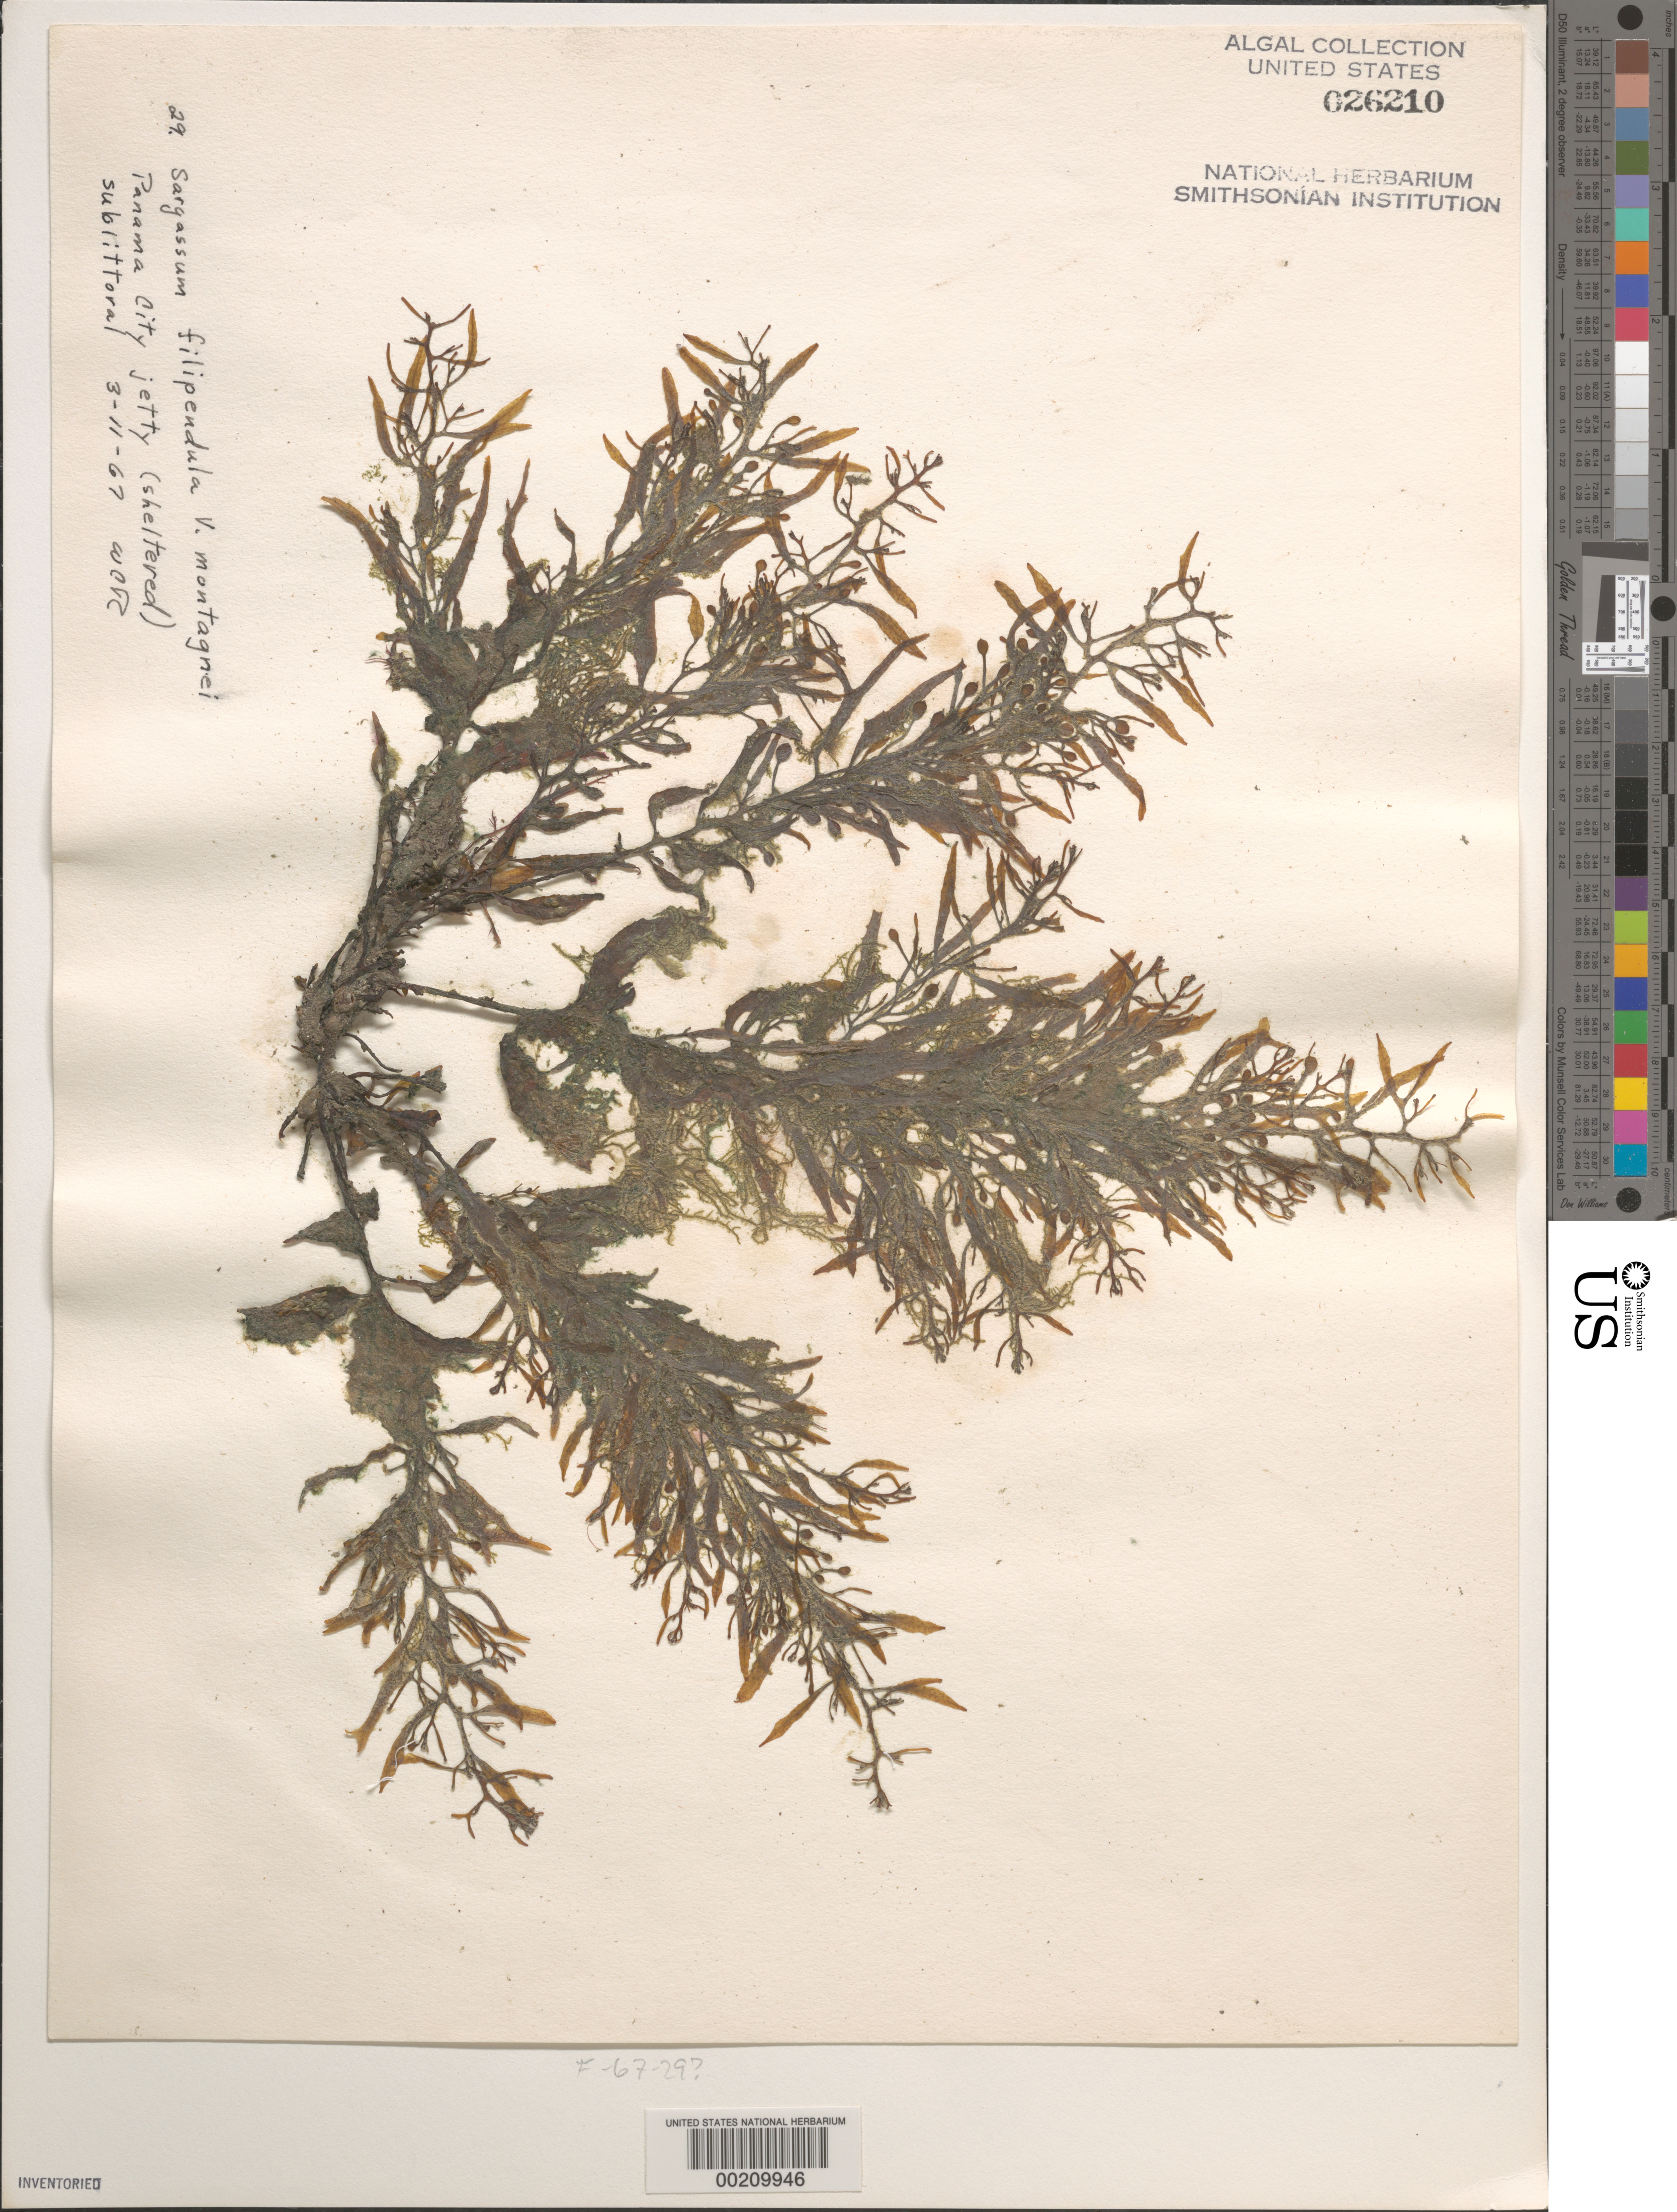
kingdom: Chromista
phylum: Ochrophyta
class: Phaeophyceae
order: Fucales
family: Sargassaceae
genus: Sargassum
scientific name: Sargassum filipendula var. montagnei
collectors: W. C. Roth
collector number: F-67-29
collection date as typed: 11 Mar 1967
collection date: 1967-03-11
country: United States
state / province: Florida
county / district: Bay County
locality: Panama City jetty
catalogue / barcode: US 26210